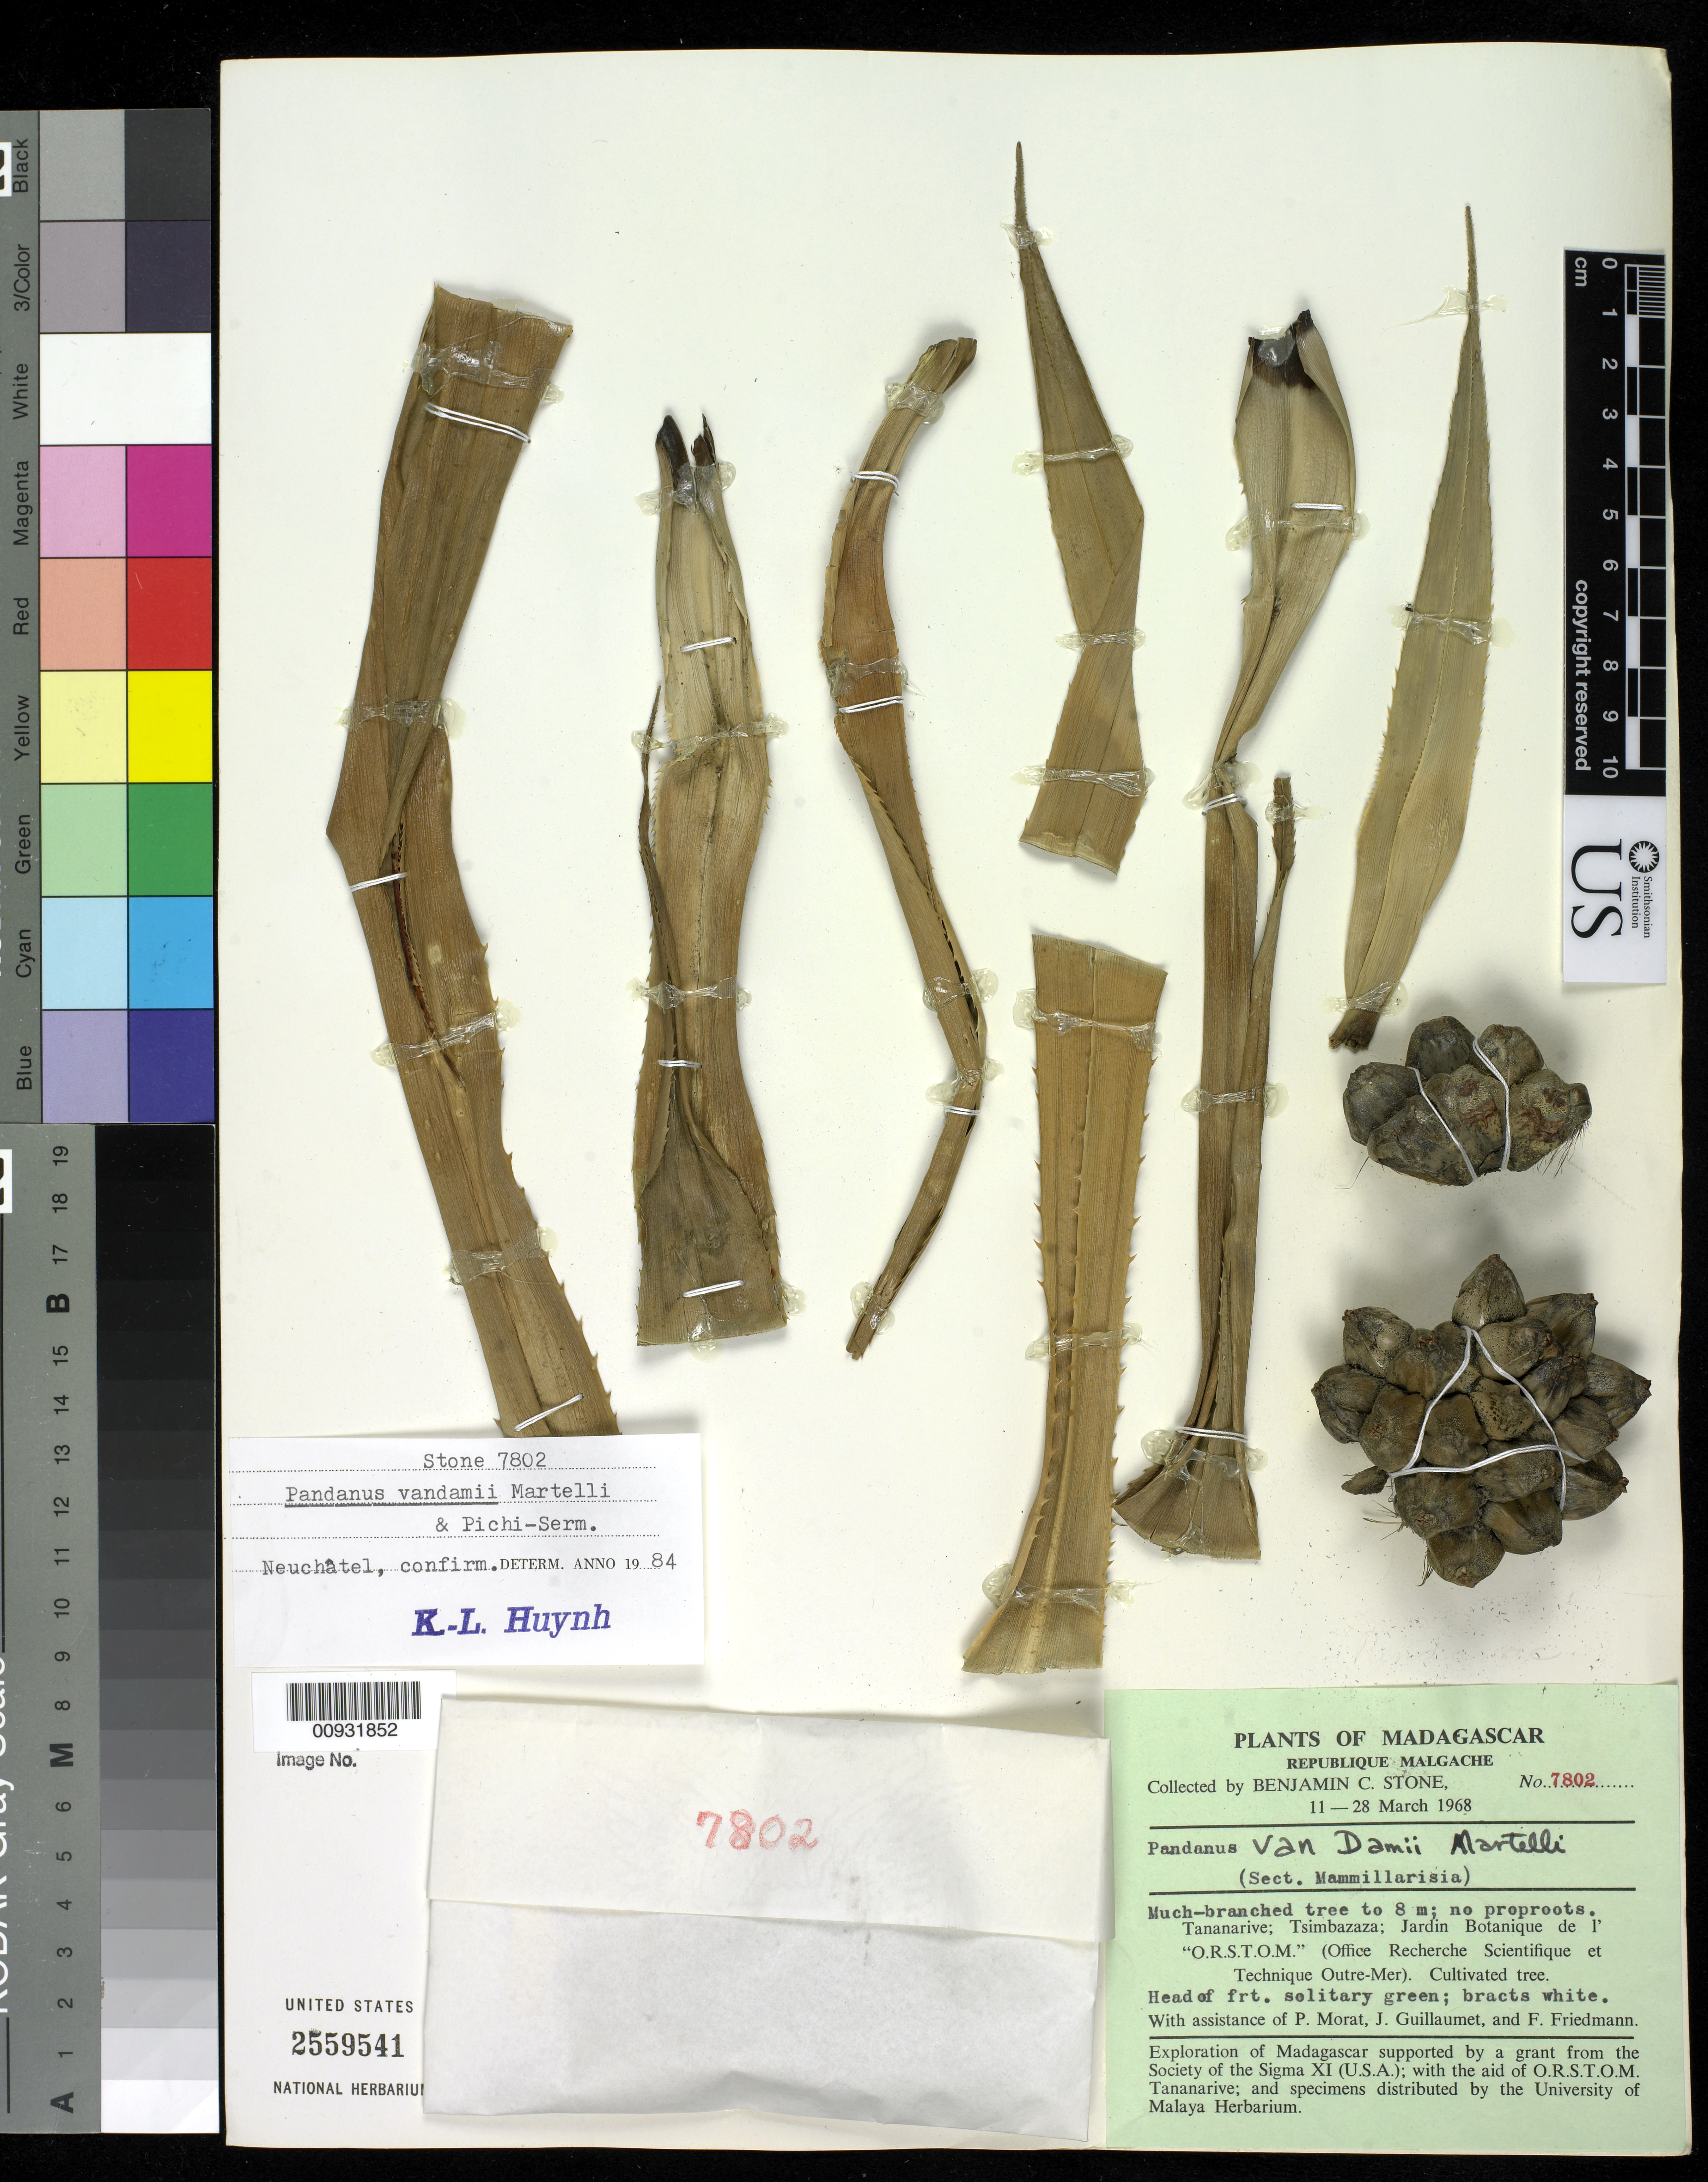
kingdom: Plantae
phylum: Tracheophyta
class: Liliopsida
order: Pandanales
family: Pandanaceae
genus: Pandanus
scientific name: Pandanus vandamii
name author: Martelli & Pic. Serm.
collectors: B. C. Stone, P. Morat, J. Guillaumet & E. Friedmann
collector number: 7802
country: Madagascar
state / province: Analamanga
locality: Tananarive, Tsimbazaza, Jardin Botanique de L' ORSTOM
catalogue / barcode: US 2559541